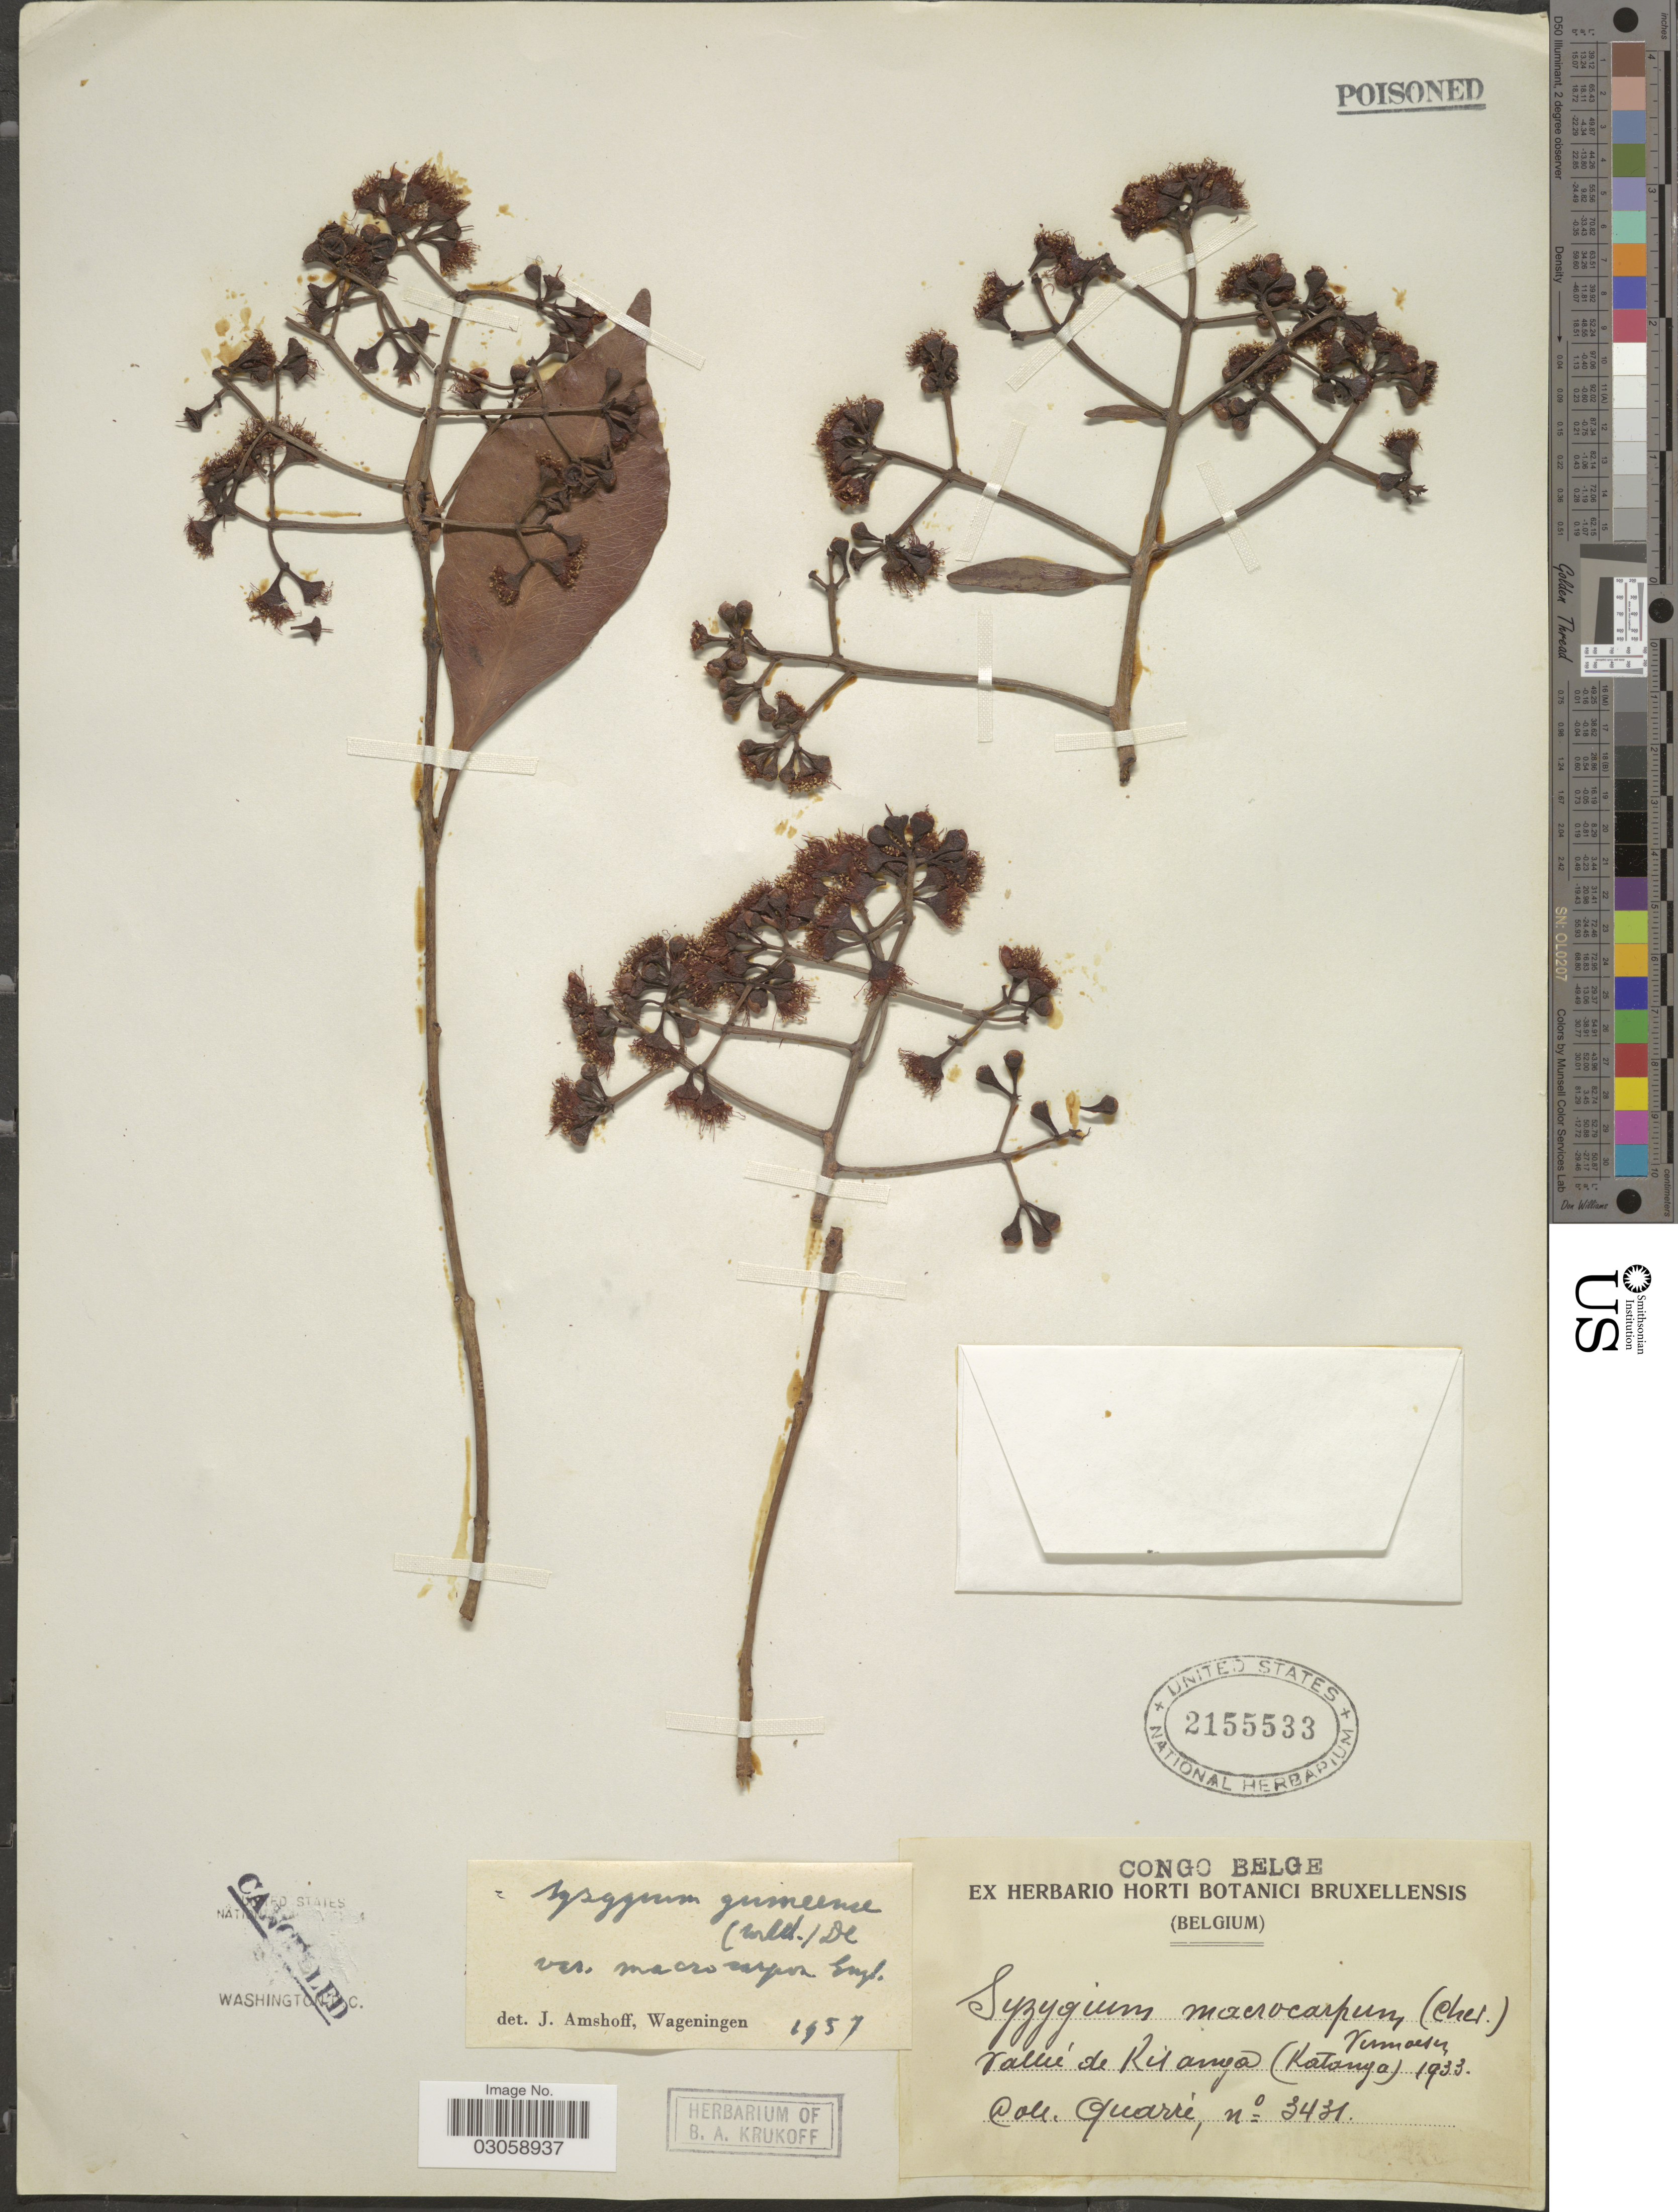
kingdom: Plantae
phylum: Tracheophyta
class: Magnoliopsida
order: Myrtales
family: Myrtaceae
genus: Syzygium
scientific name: Syzygium guineense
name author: (Willd.) DC.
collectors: -. Quarre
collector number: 3431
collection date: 1933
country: Congo, Democratic Republic of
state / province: Haut-Katanga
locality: Vallée de Kisanga (Katanga), Congo Belge.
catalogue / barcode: US 2155533